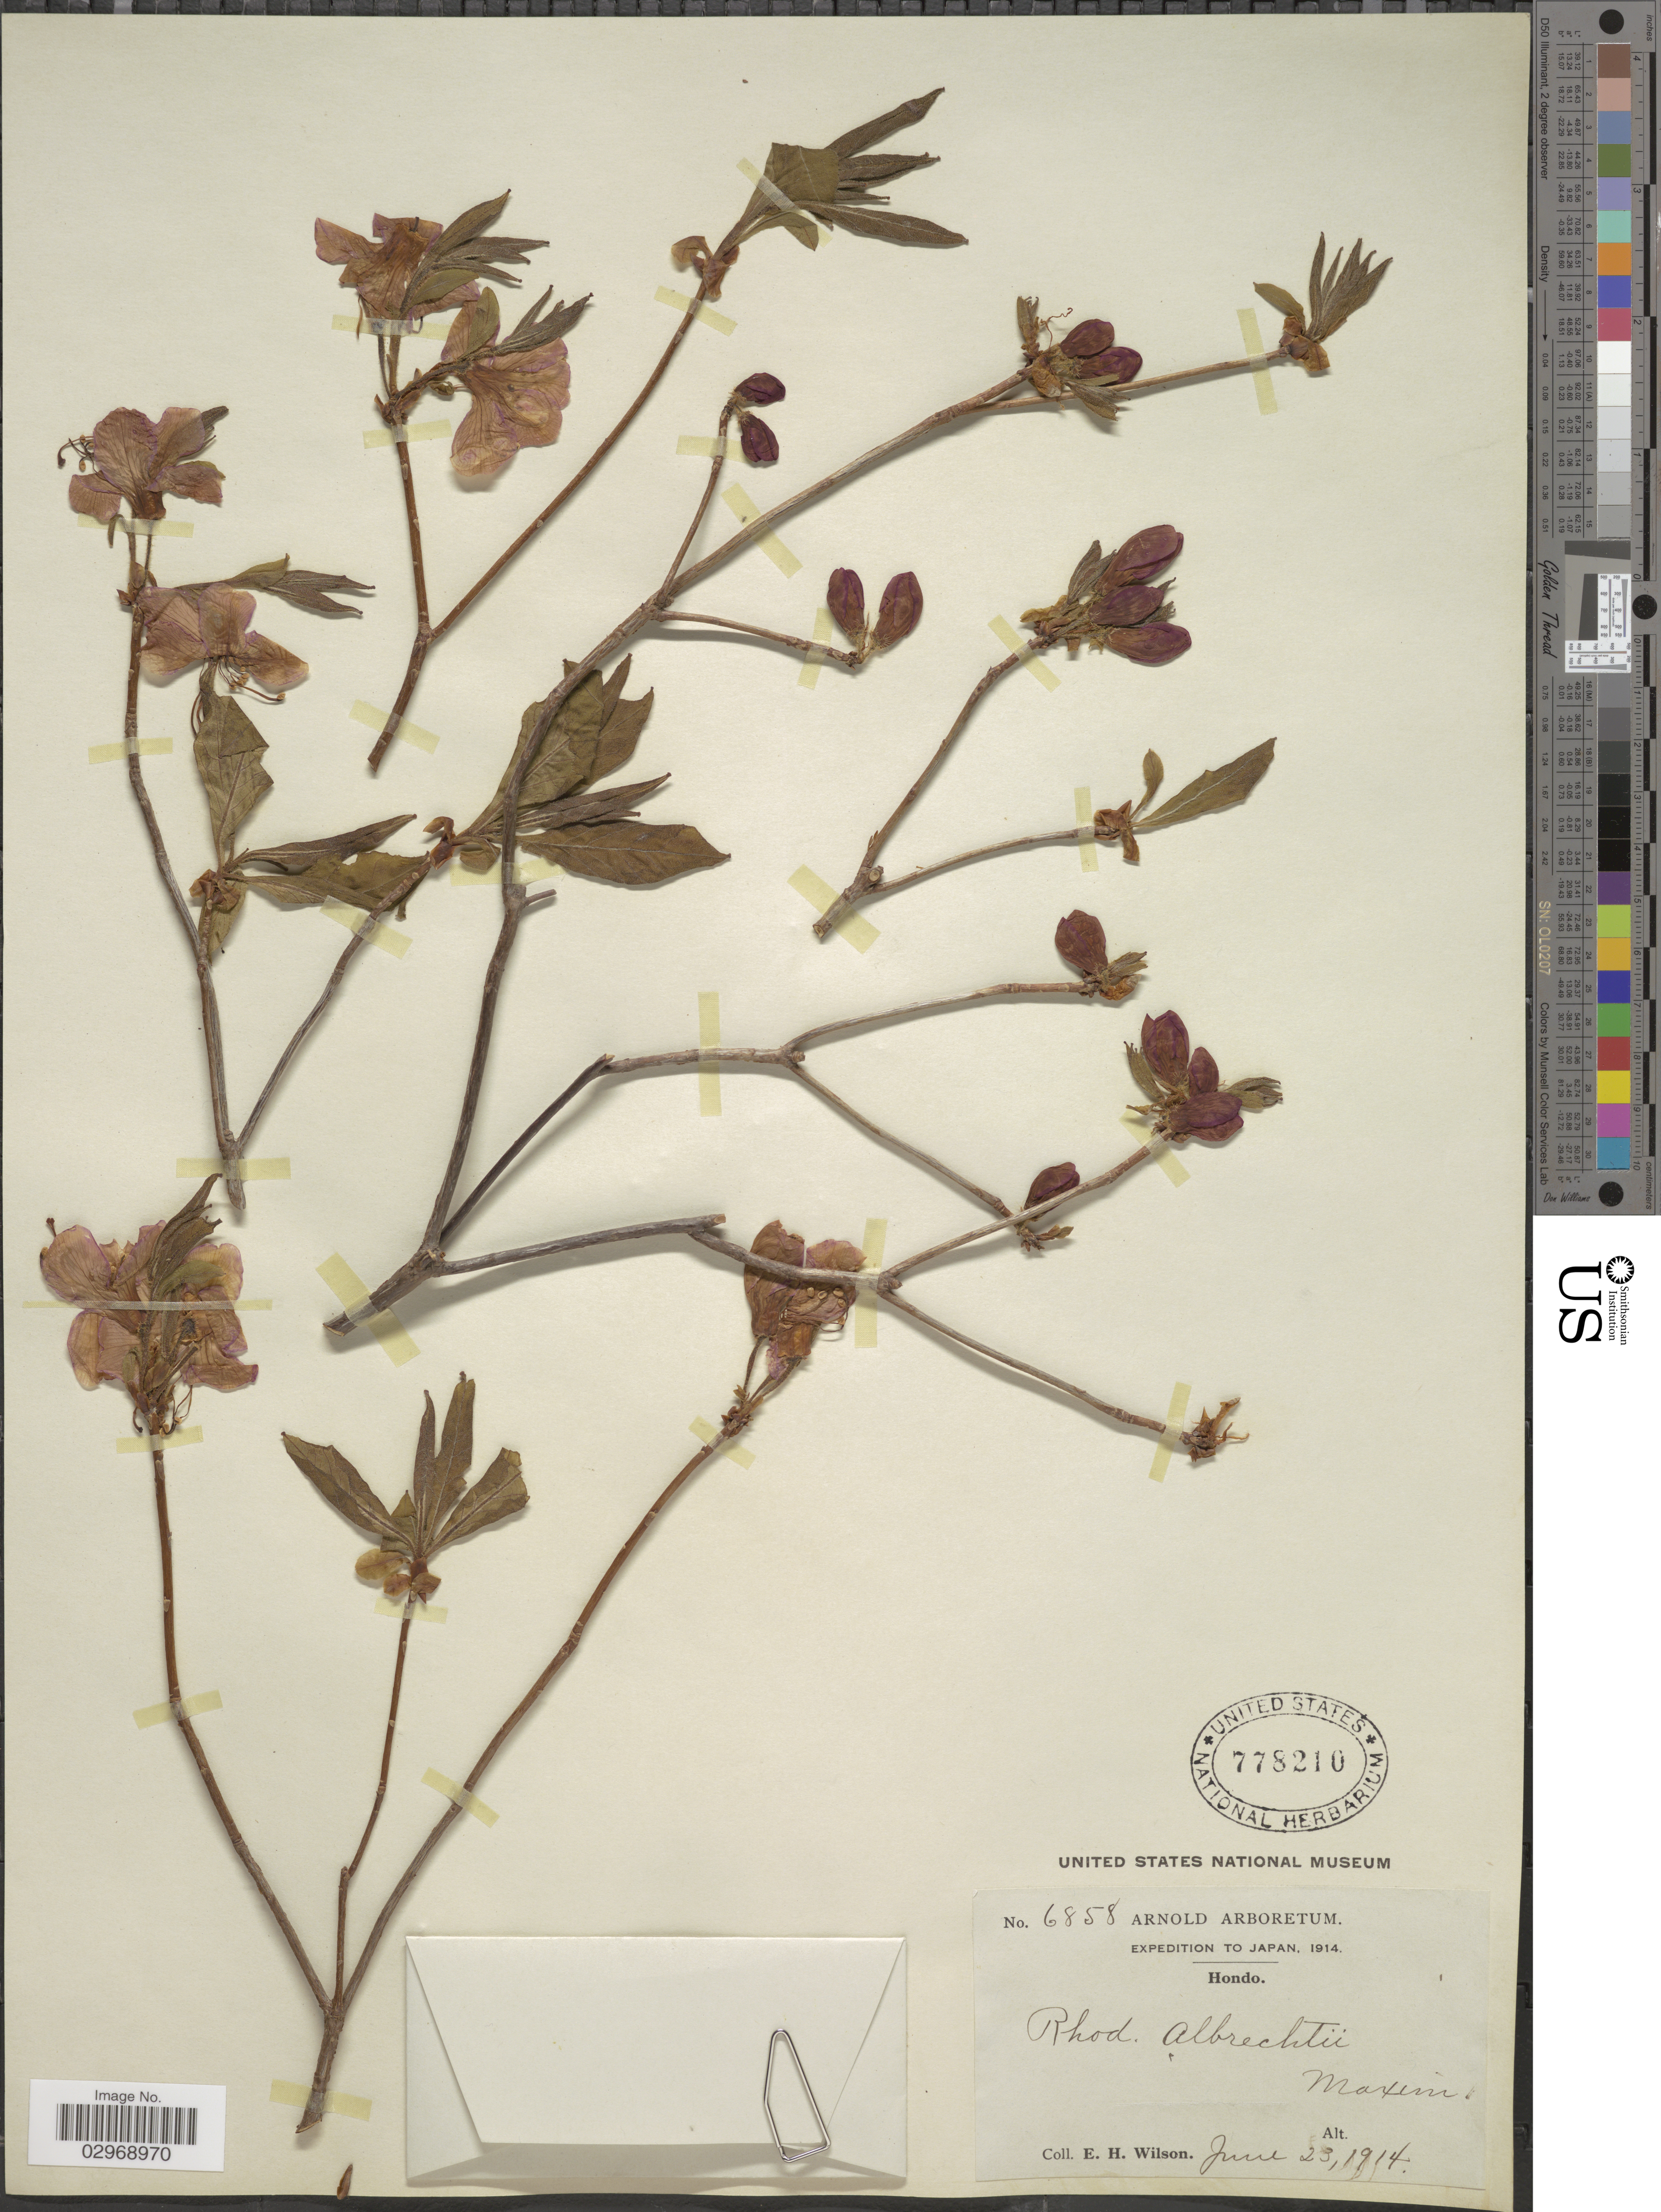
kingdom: Plantae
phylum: Tracheophyta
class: Magnoliopsida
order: Ericales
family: Ericaceae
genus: Rhododendron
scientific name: Rhododendron albrechtii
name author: Maxim.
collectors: E. Wilson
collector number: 6858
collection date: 1914-06-23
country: Japan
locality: Hondo. Maxim. [unsure placement]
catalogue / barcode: US 778210